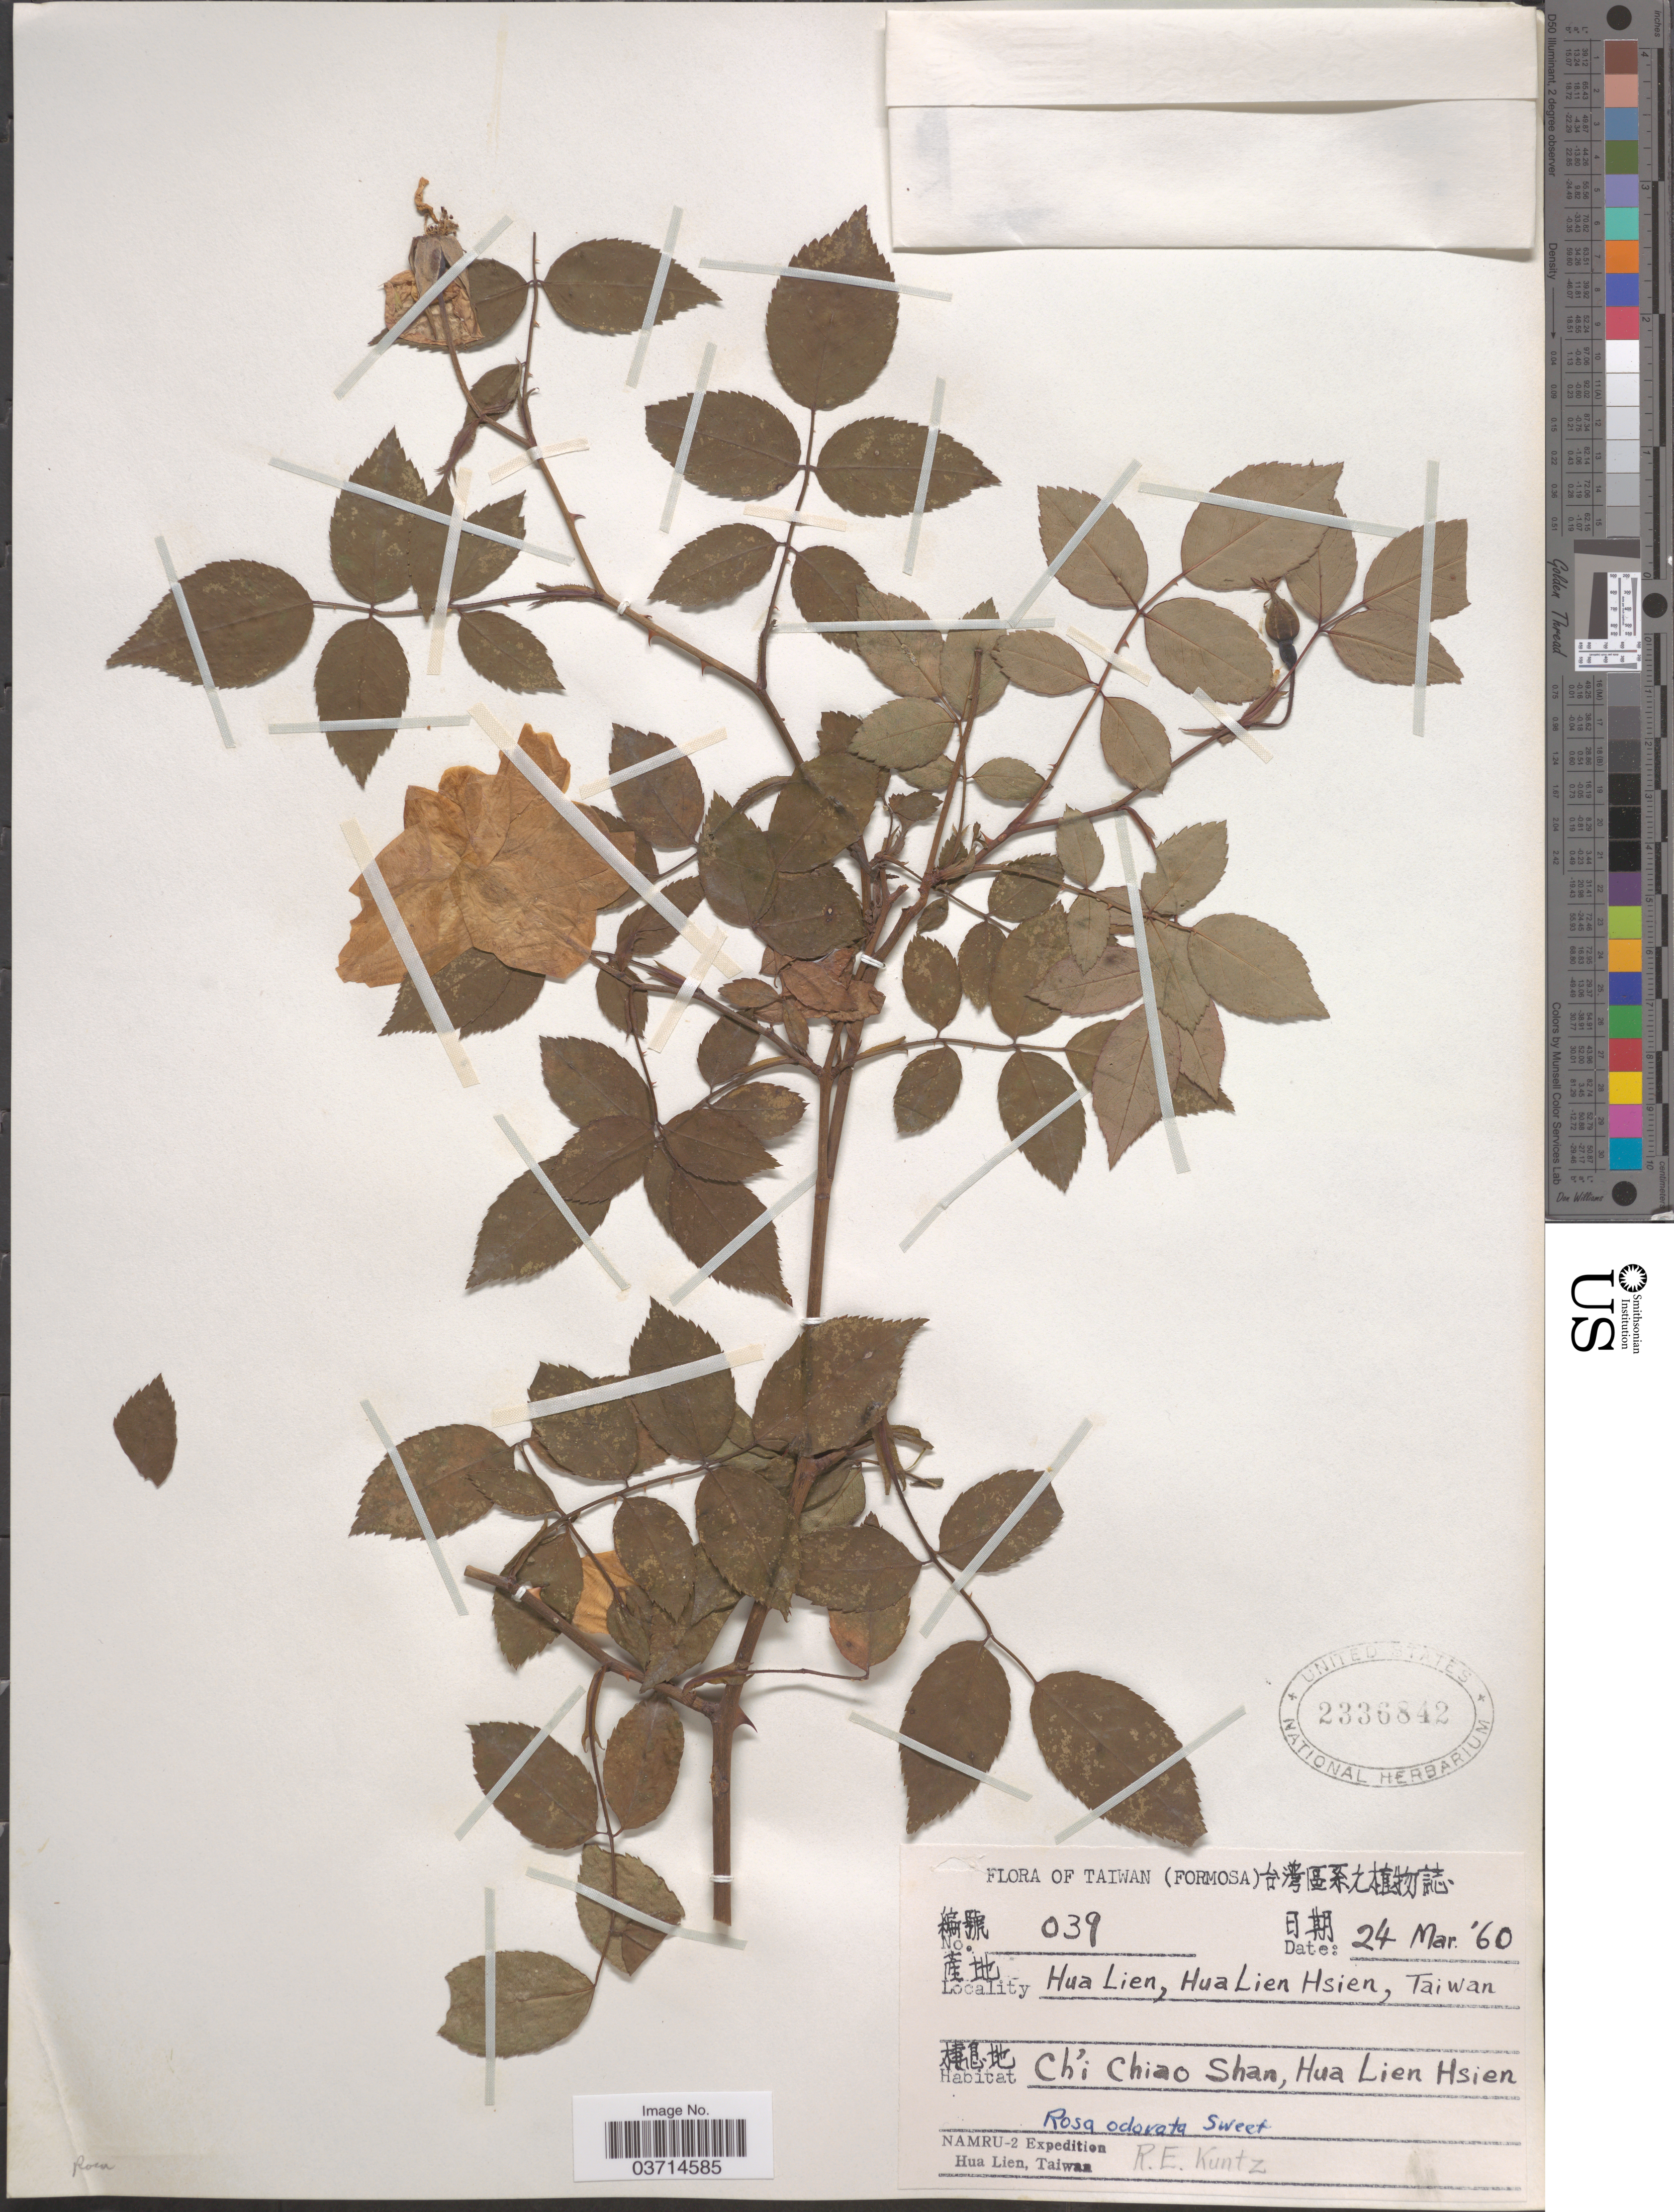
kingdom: Plantae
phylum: Tracheophyta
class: Magnoliopsida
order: Rosales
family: Rosaceae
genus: Rosa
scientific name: Rosa x odorata var. gigantea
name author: (Collett ex Crép.) Rehder & E.H. Wilson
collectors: R. E. Kuntz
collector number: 039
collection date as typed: Transcribed d/m/y: 24/3/60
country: Taiwan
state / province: Hualien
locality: Formosa. Hua Lien, Hua Lien Hsien. Ch'i Chiao Shan, Hua Lien Hsien.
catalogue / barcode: US 2336842